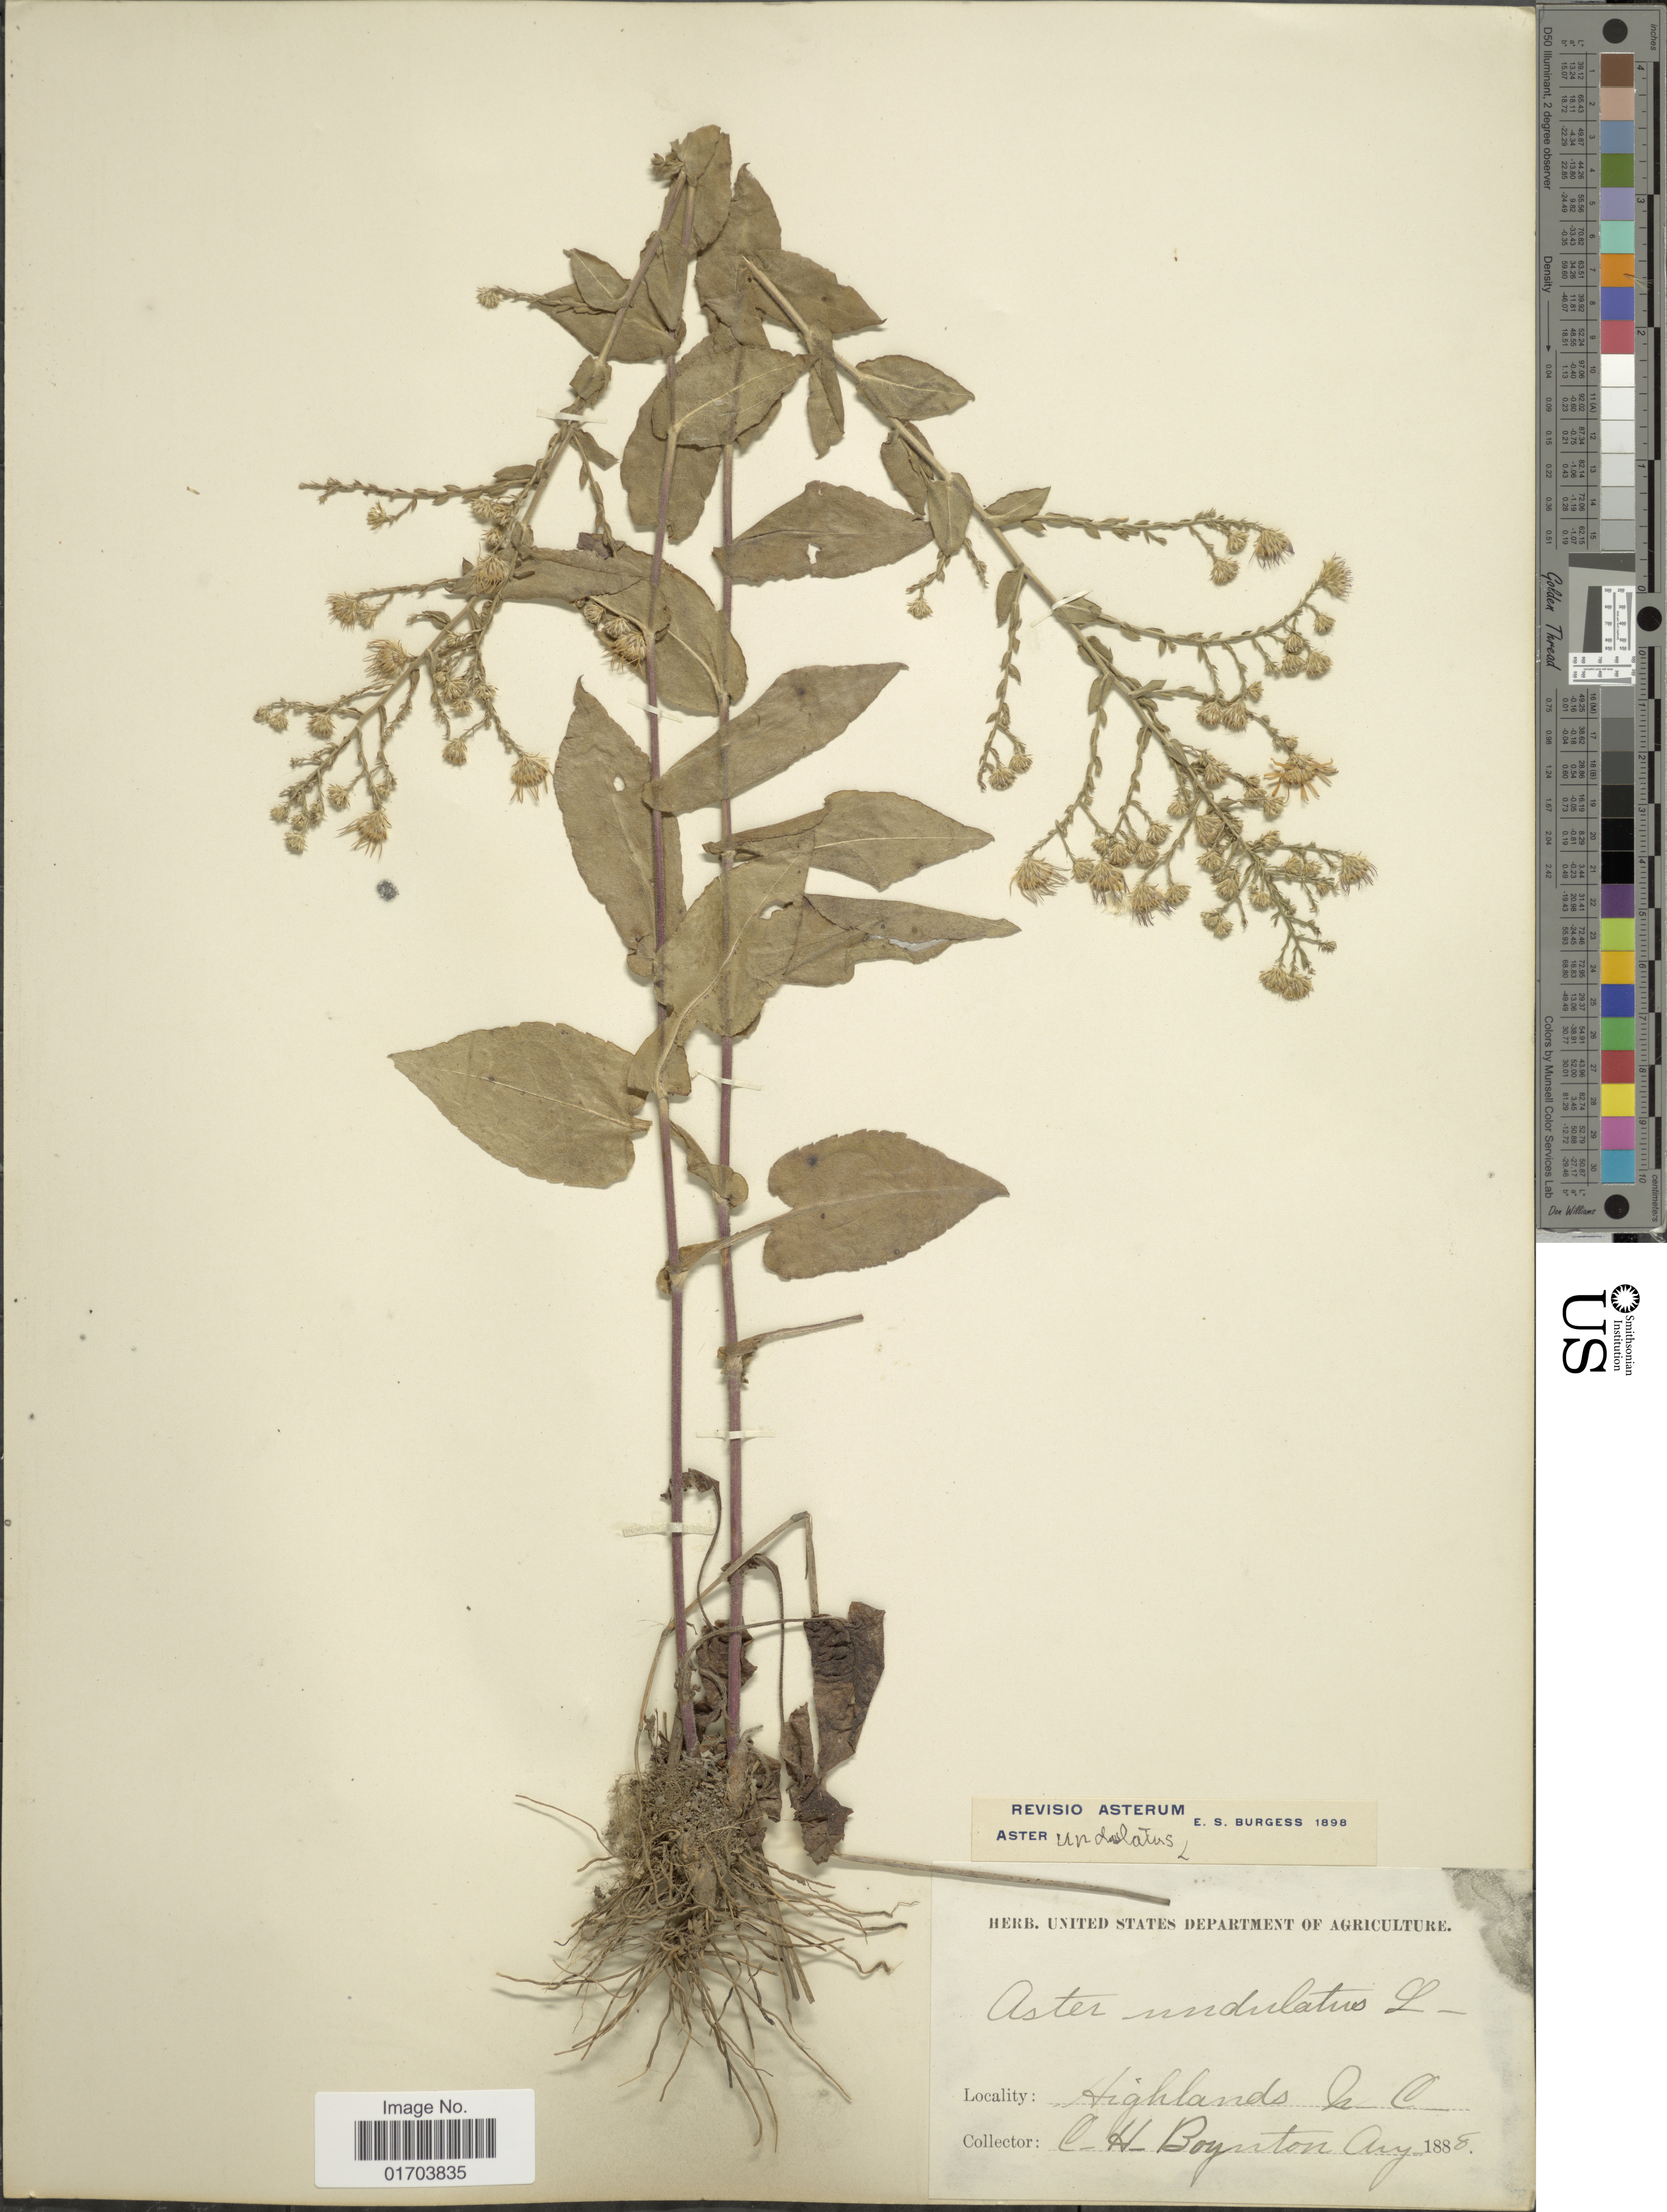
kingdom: Plantae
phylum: Tracheophyta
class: Magnoliopsida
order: Asterales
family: Asteraceae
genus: Symphyotrichum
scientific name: Symphyotrichum undulatum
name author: (L.) G.L. Nesom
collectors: C. Boynton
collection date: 1888-08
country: United States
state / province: North Carolina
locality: Highlands